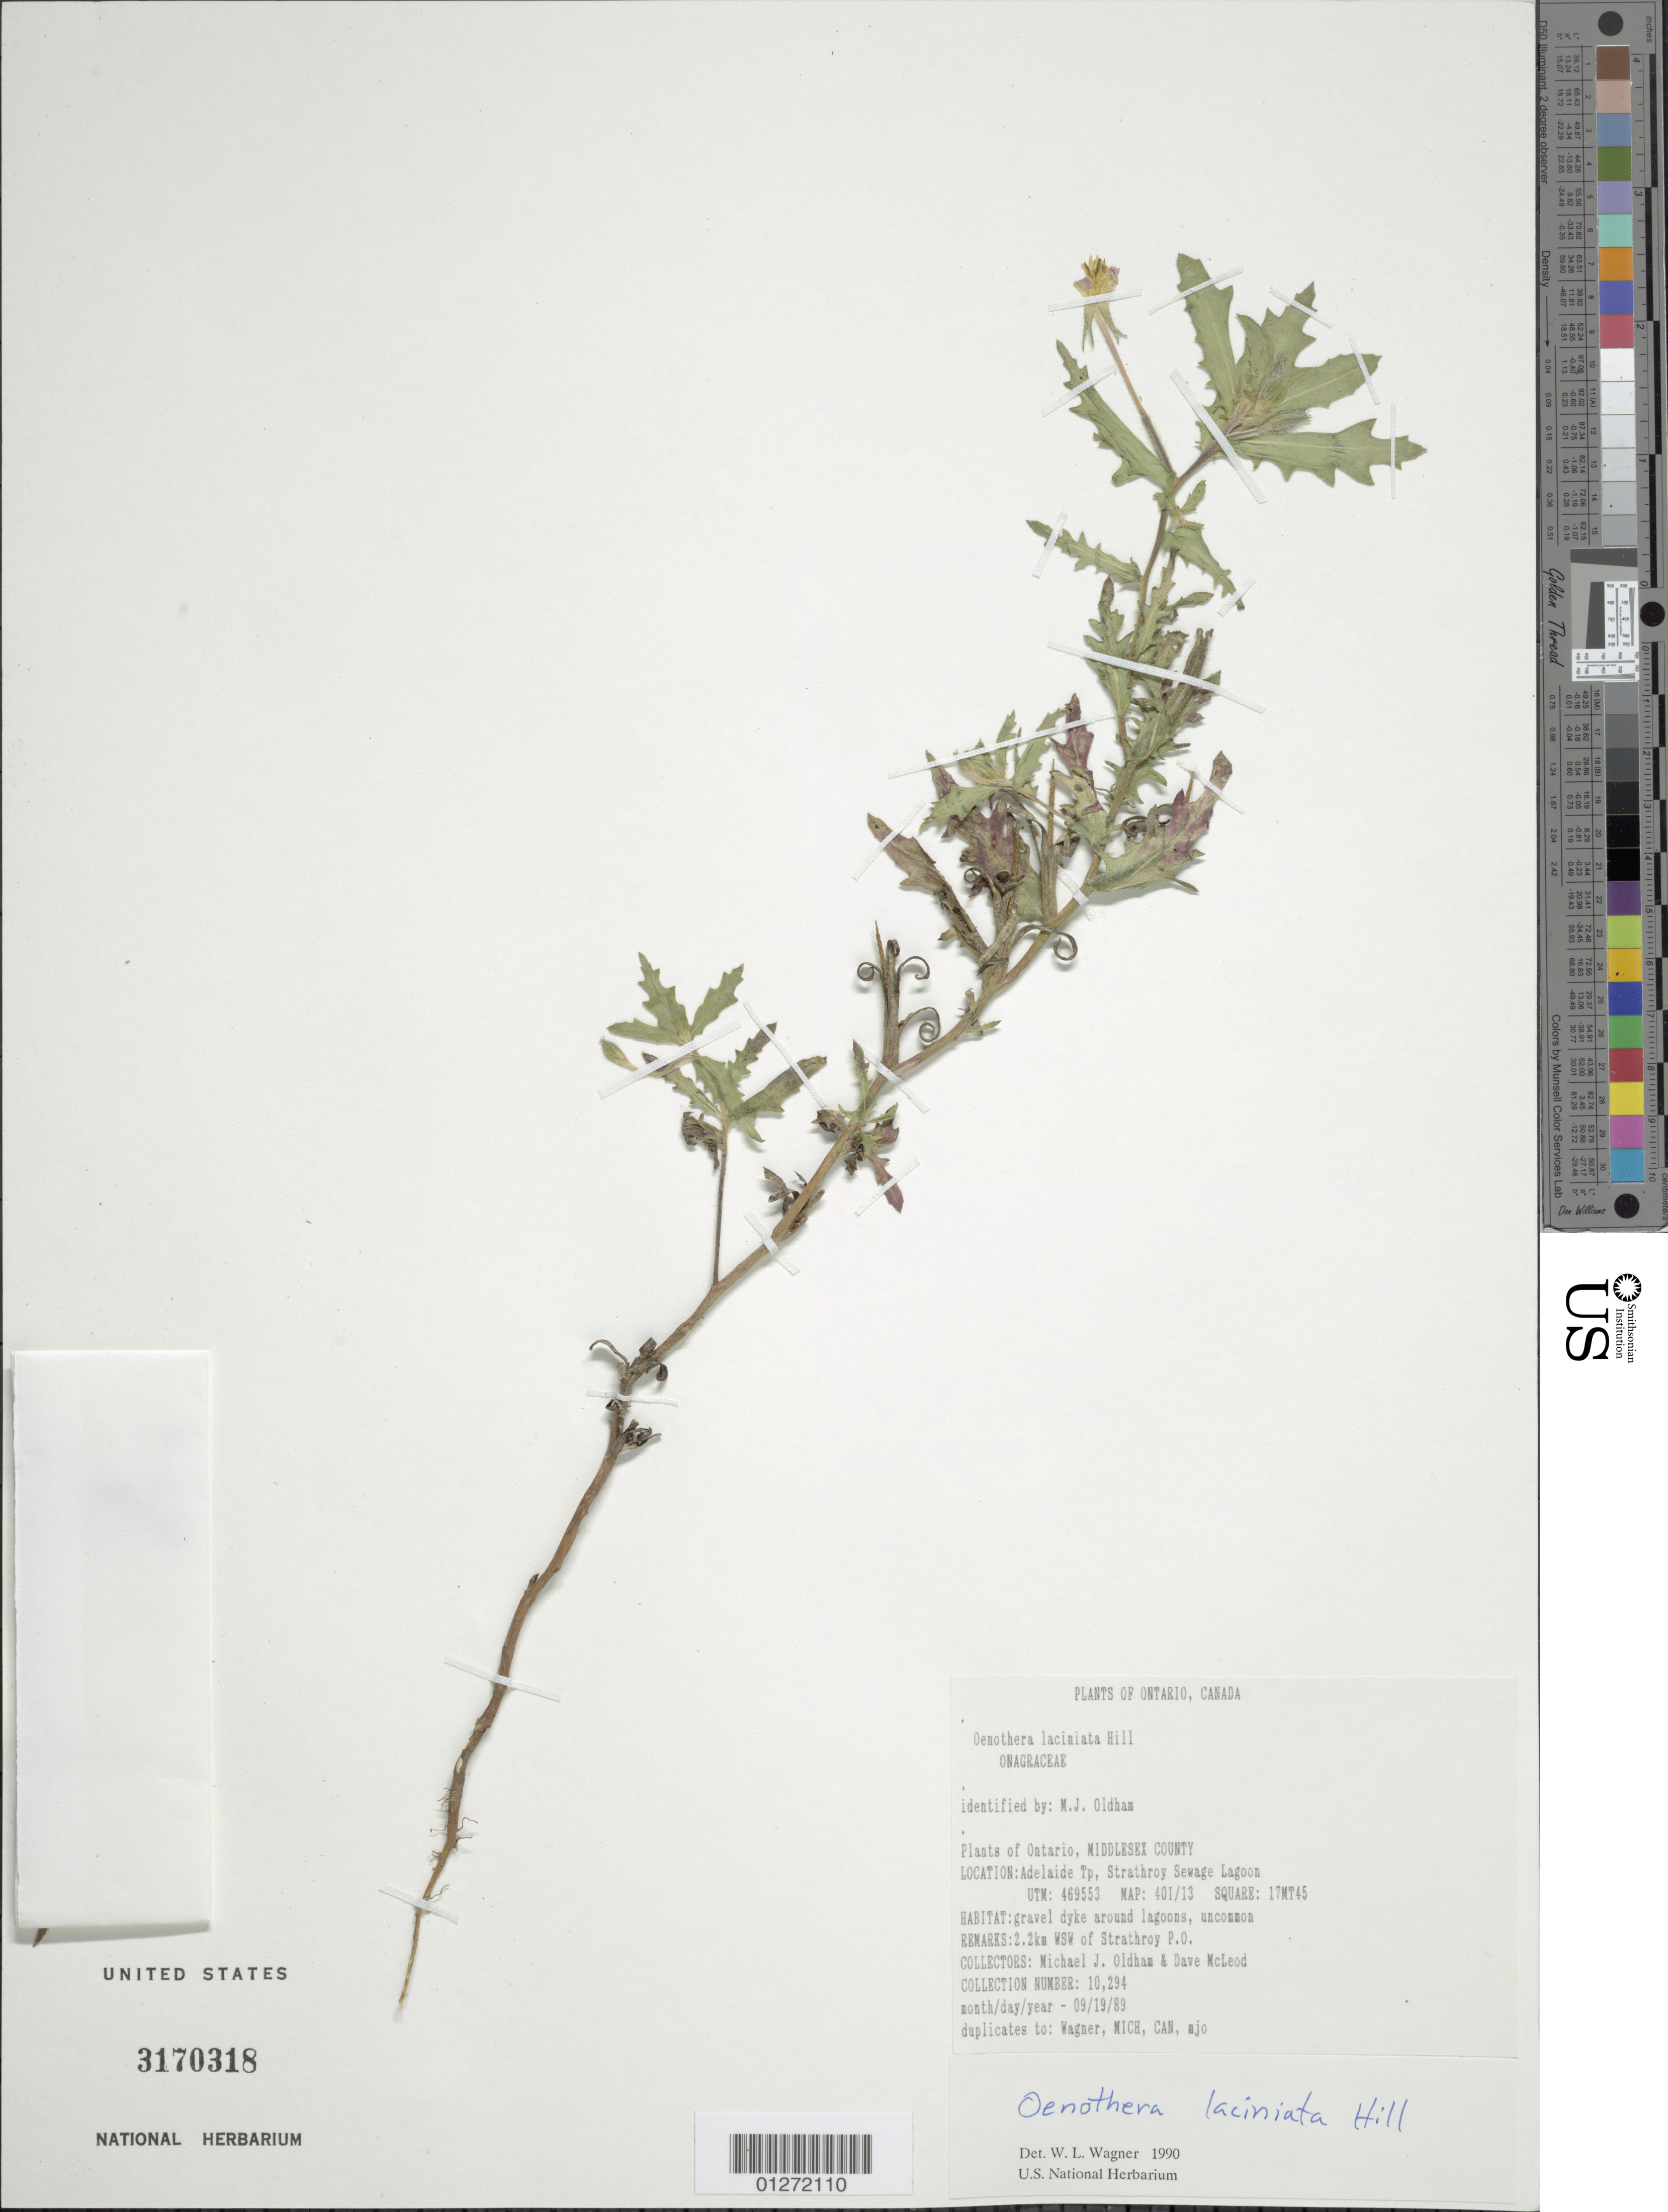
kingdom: Plantae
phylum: Tracheophyta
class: Magnoliopsida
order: Myrtales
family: Onagraceae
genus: Oenothera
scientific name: Oenothera laciniata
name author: Hill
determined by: Wagner, W. L., (BOT), Smithsonian Institution - National Museum of Natural History (UNITED STATES)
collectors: M. Oldham & D. McLeod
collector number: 10,294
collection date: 1989-09-19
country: Canada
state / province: Ontario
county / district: Middlesex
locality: Adelaide Tp, Strathroy Sewage Lagoon.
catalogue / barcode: US 3170318